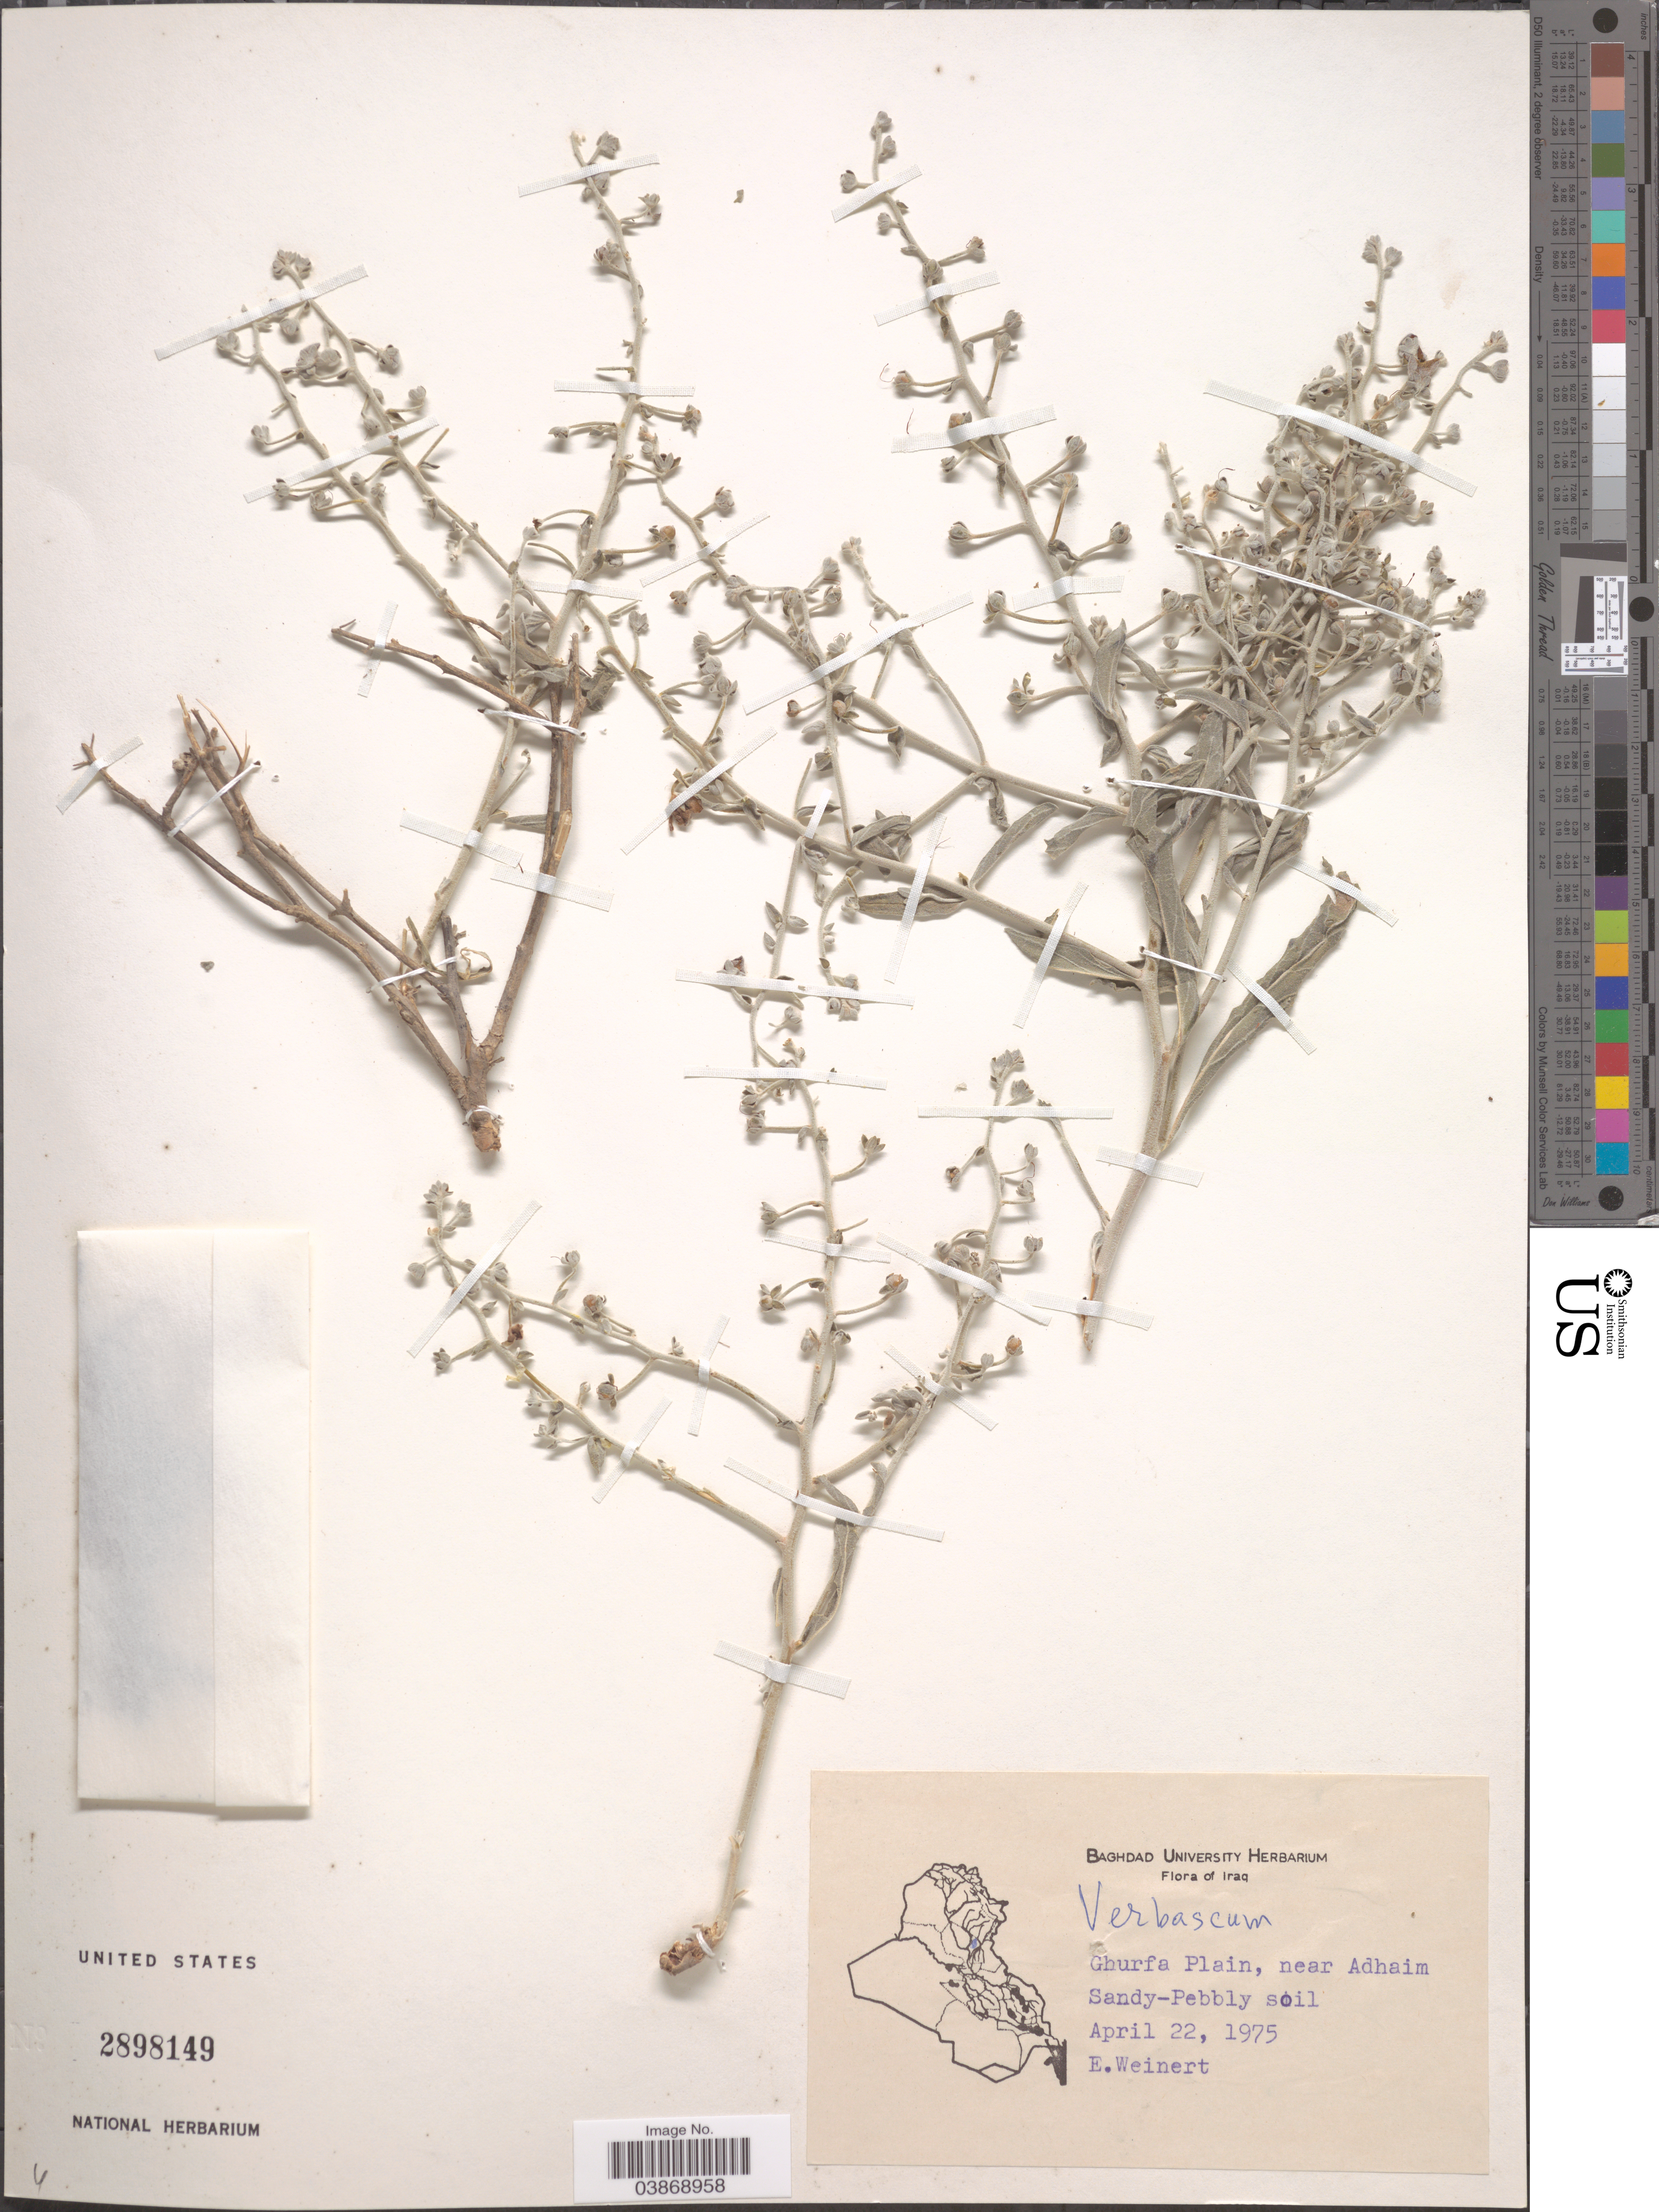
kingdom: Plantae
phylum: Tracheophyta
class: Magnoliopsida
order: Lamiales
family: Scrophulariaceae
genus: Verbascum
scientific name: Verbascum sp.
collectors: E. Weinert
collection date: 1975-04-22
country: Iraq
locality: Ghurfa Plain, near Adhaim. Sandy-Pebbly soil.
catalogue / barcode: US 2898149